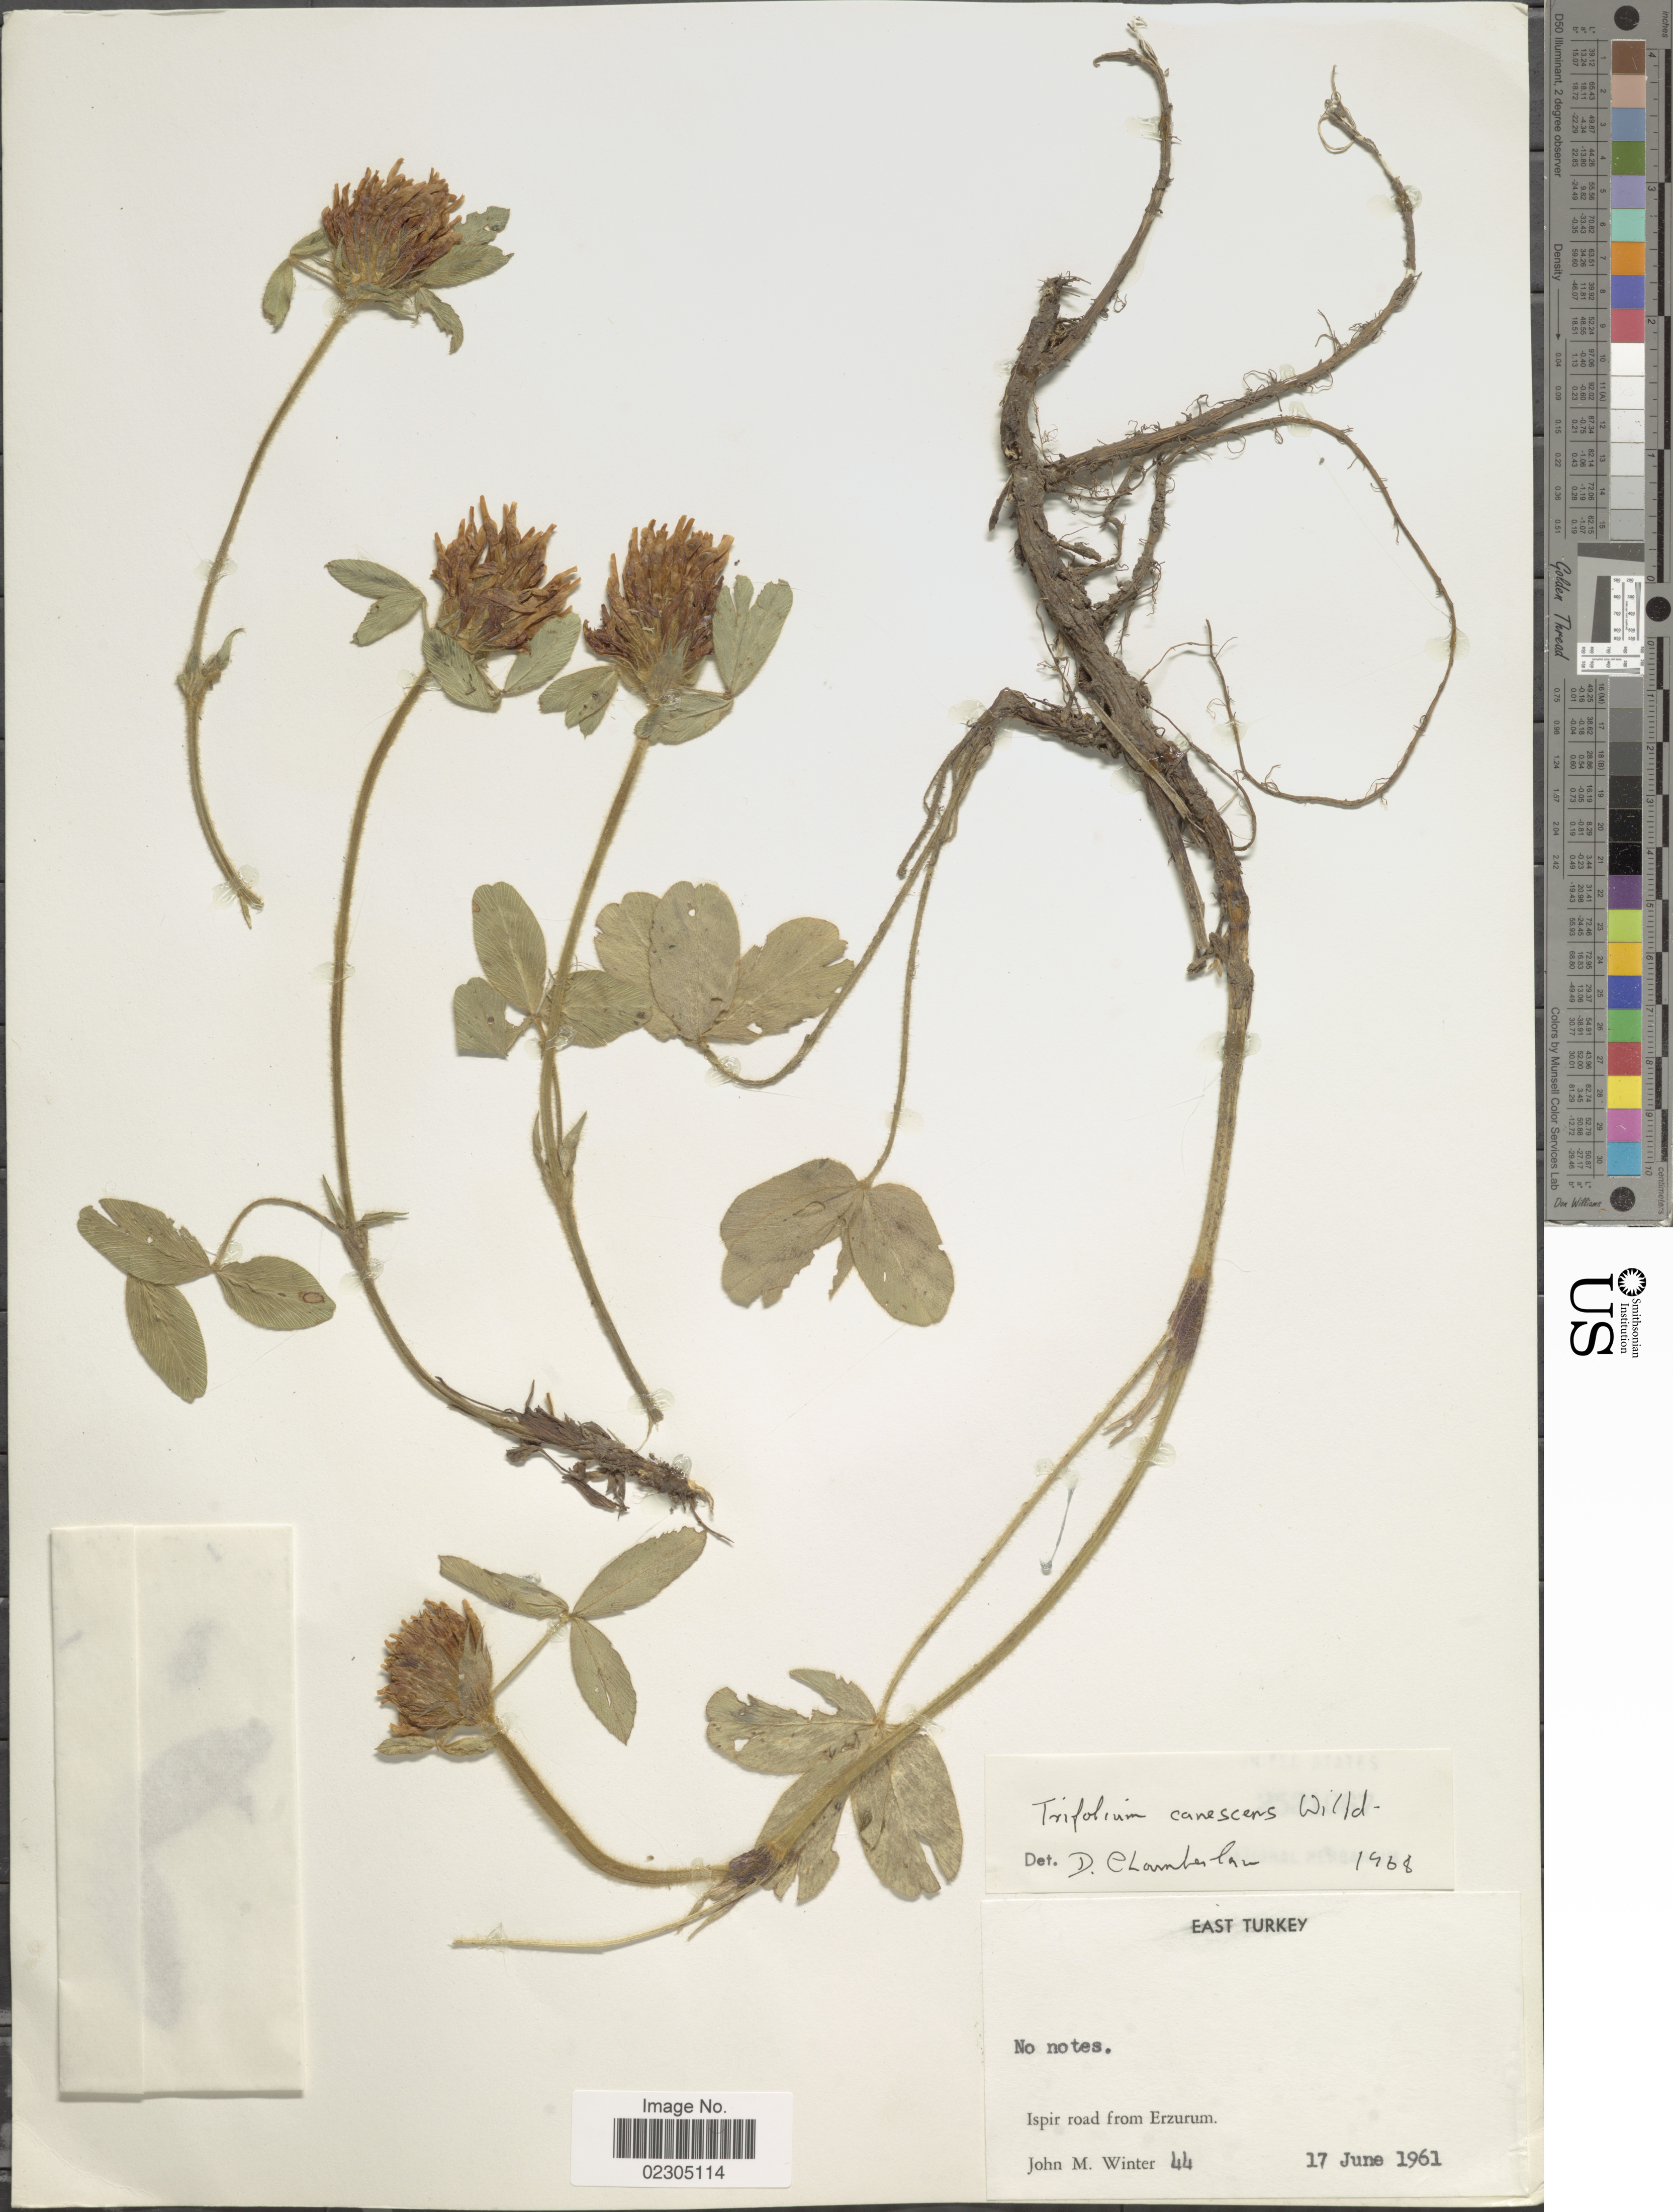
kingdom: Plantae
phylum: Tracheophyta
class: Magnoliopsida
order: Fabales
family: Fabaceae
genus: Trifolium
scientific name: Trifolium canescens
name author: Willd.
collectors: J. M. Winter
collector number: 44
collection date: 1961-06-17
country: Turkey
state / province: Erzurum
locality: East Turkey. Ispir road from Erzurum.